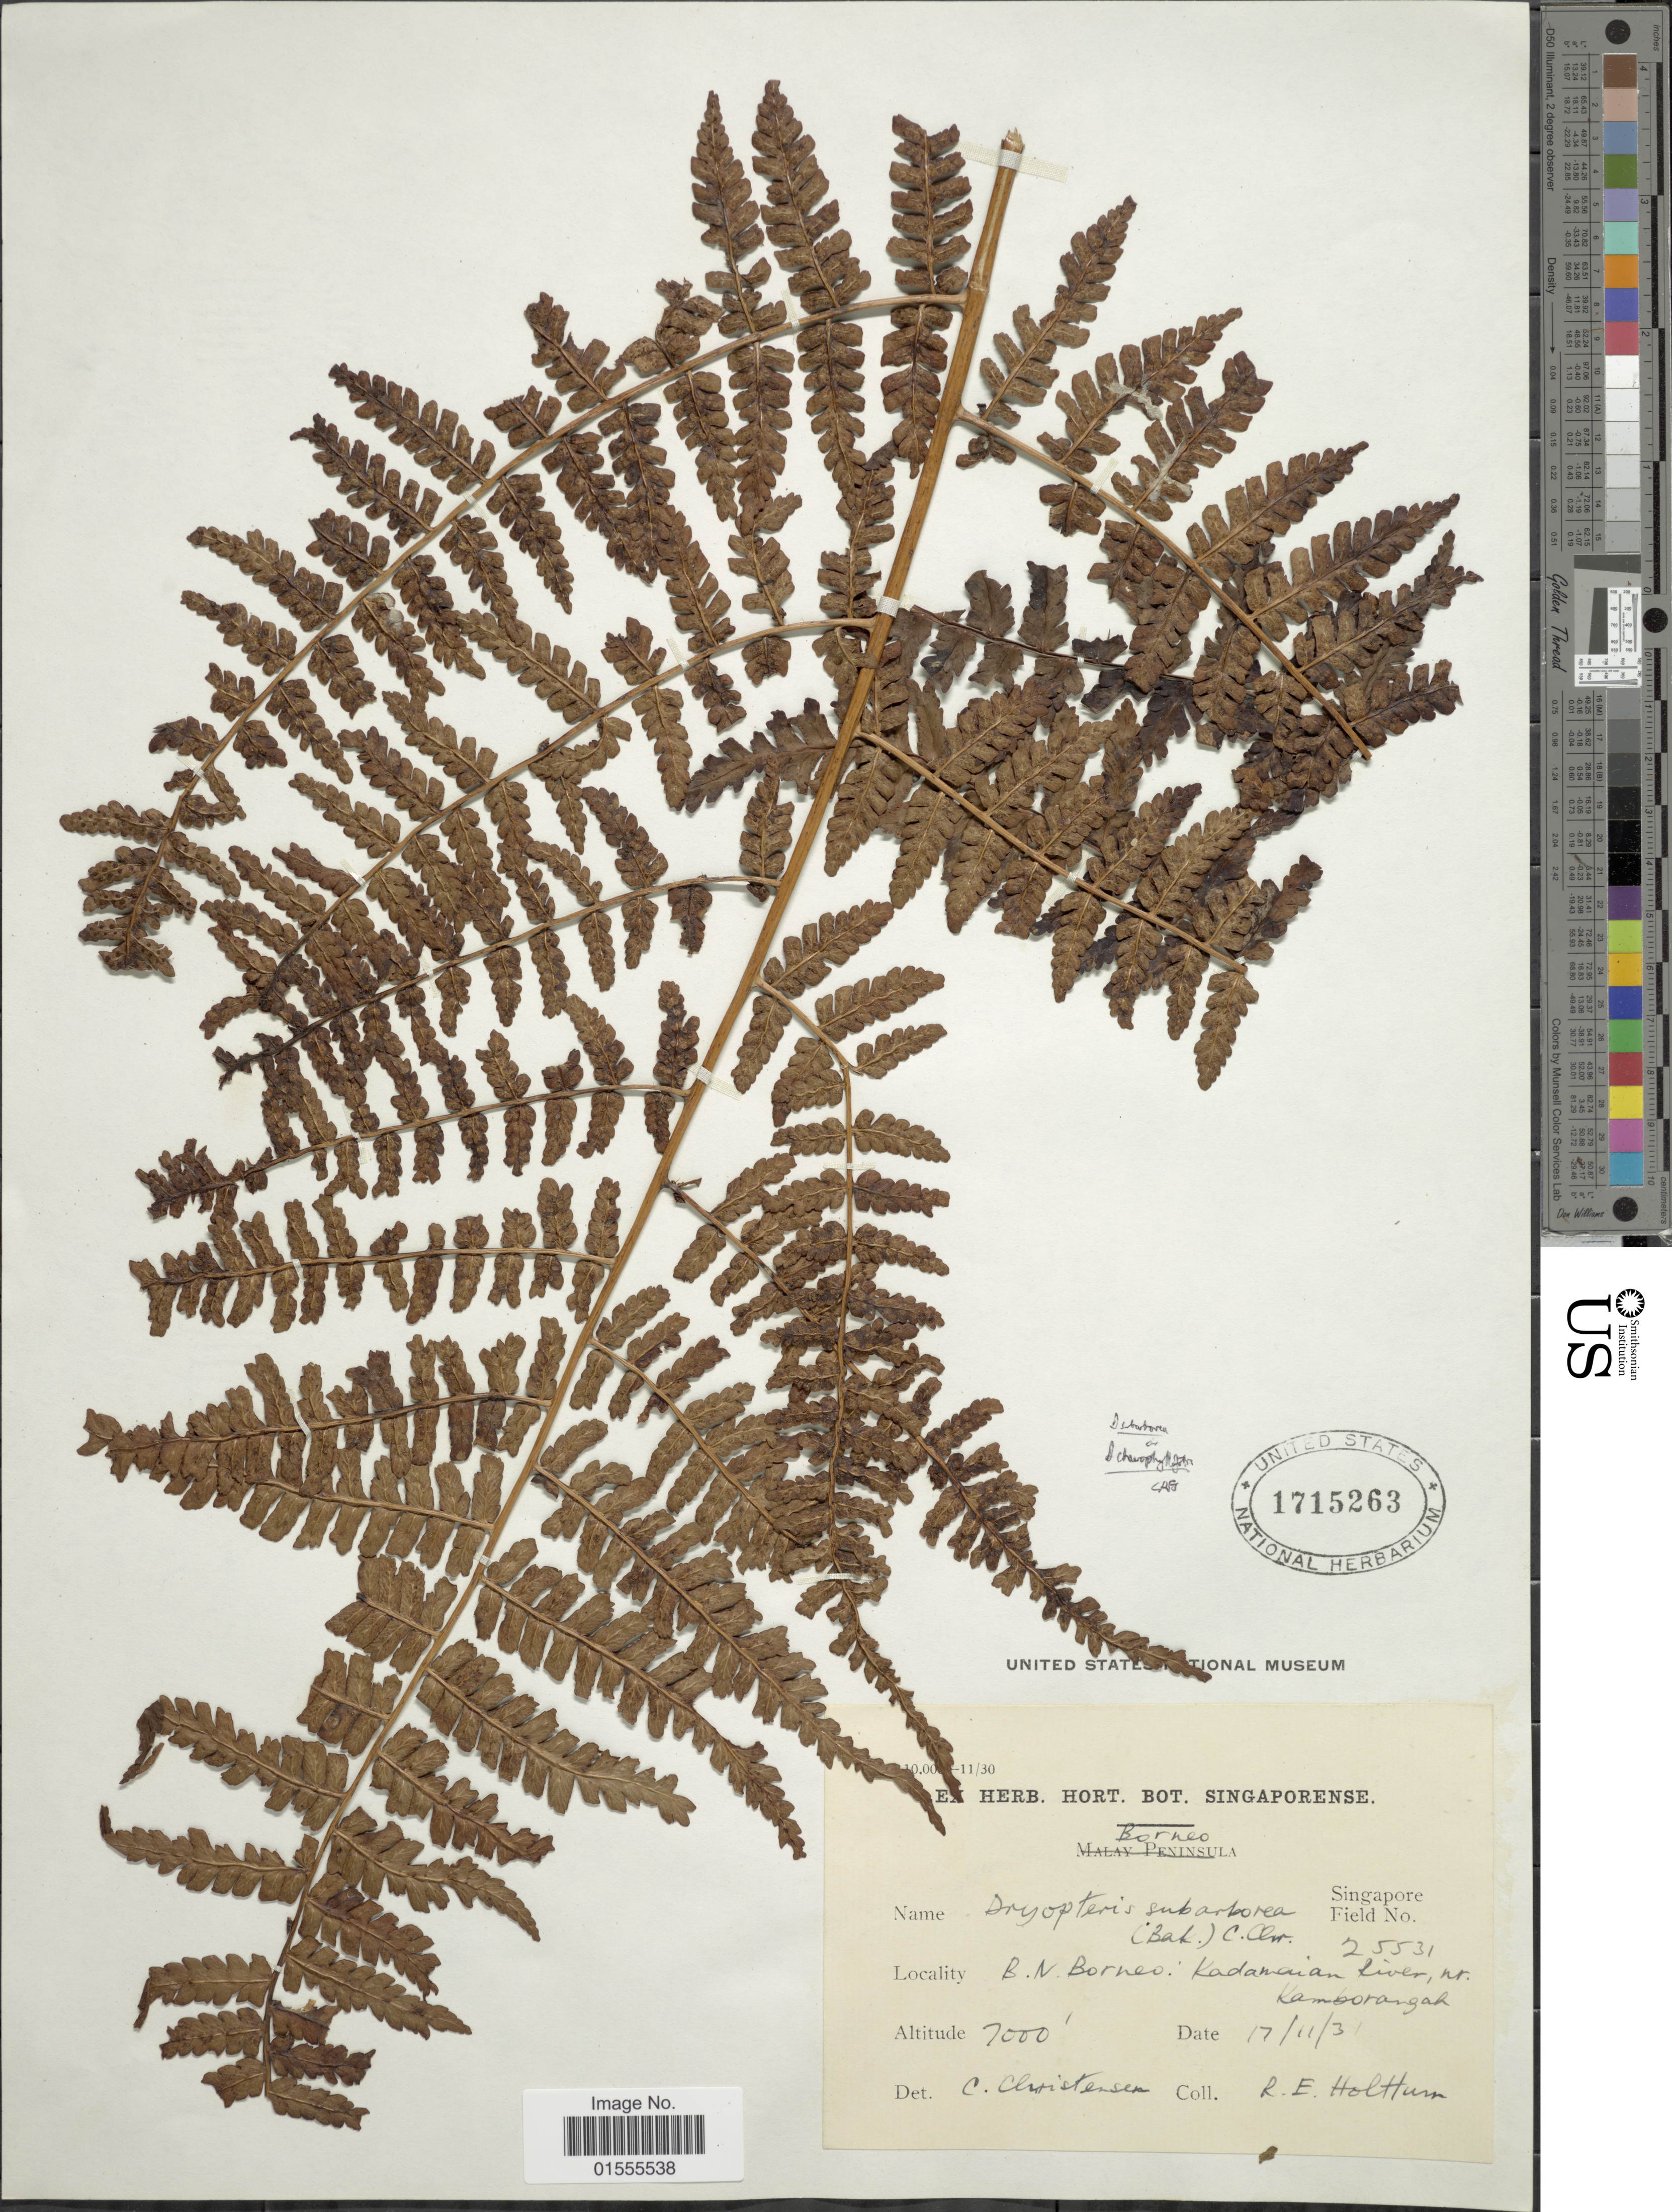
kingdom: Plantae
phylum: Tracheophyta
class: Polypodiopsida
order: Polypodiales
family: Dryopteridaceae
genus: Dryopteris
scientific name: Dryopteris sp.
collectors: R. E. Holttum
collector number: Singapore Field 25531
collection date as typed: Transcribed d/m/y: 17/11/31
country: Malaysia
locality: Borneo, B.N. Borneo: Kadamaian River, nr. Kamborangah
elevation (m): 2134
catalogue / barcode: US 1715263